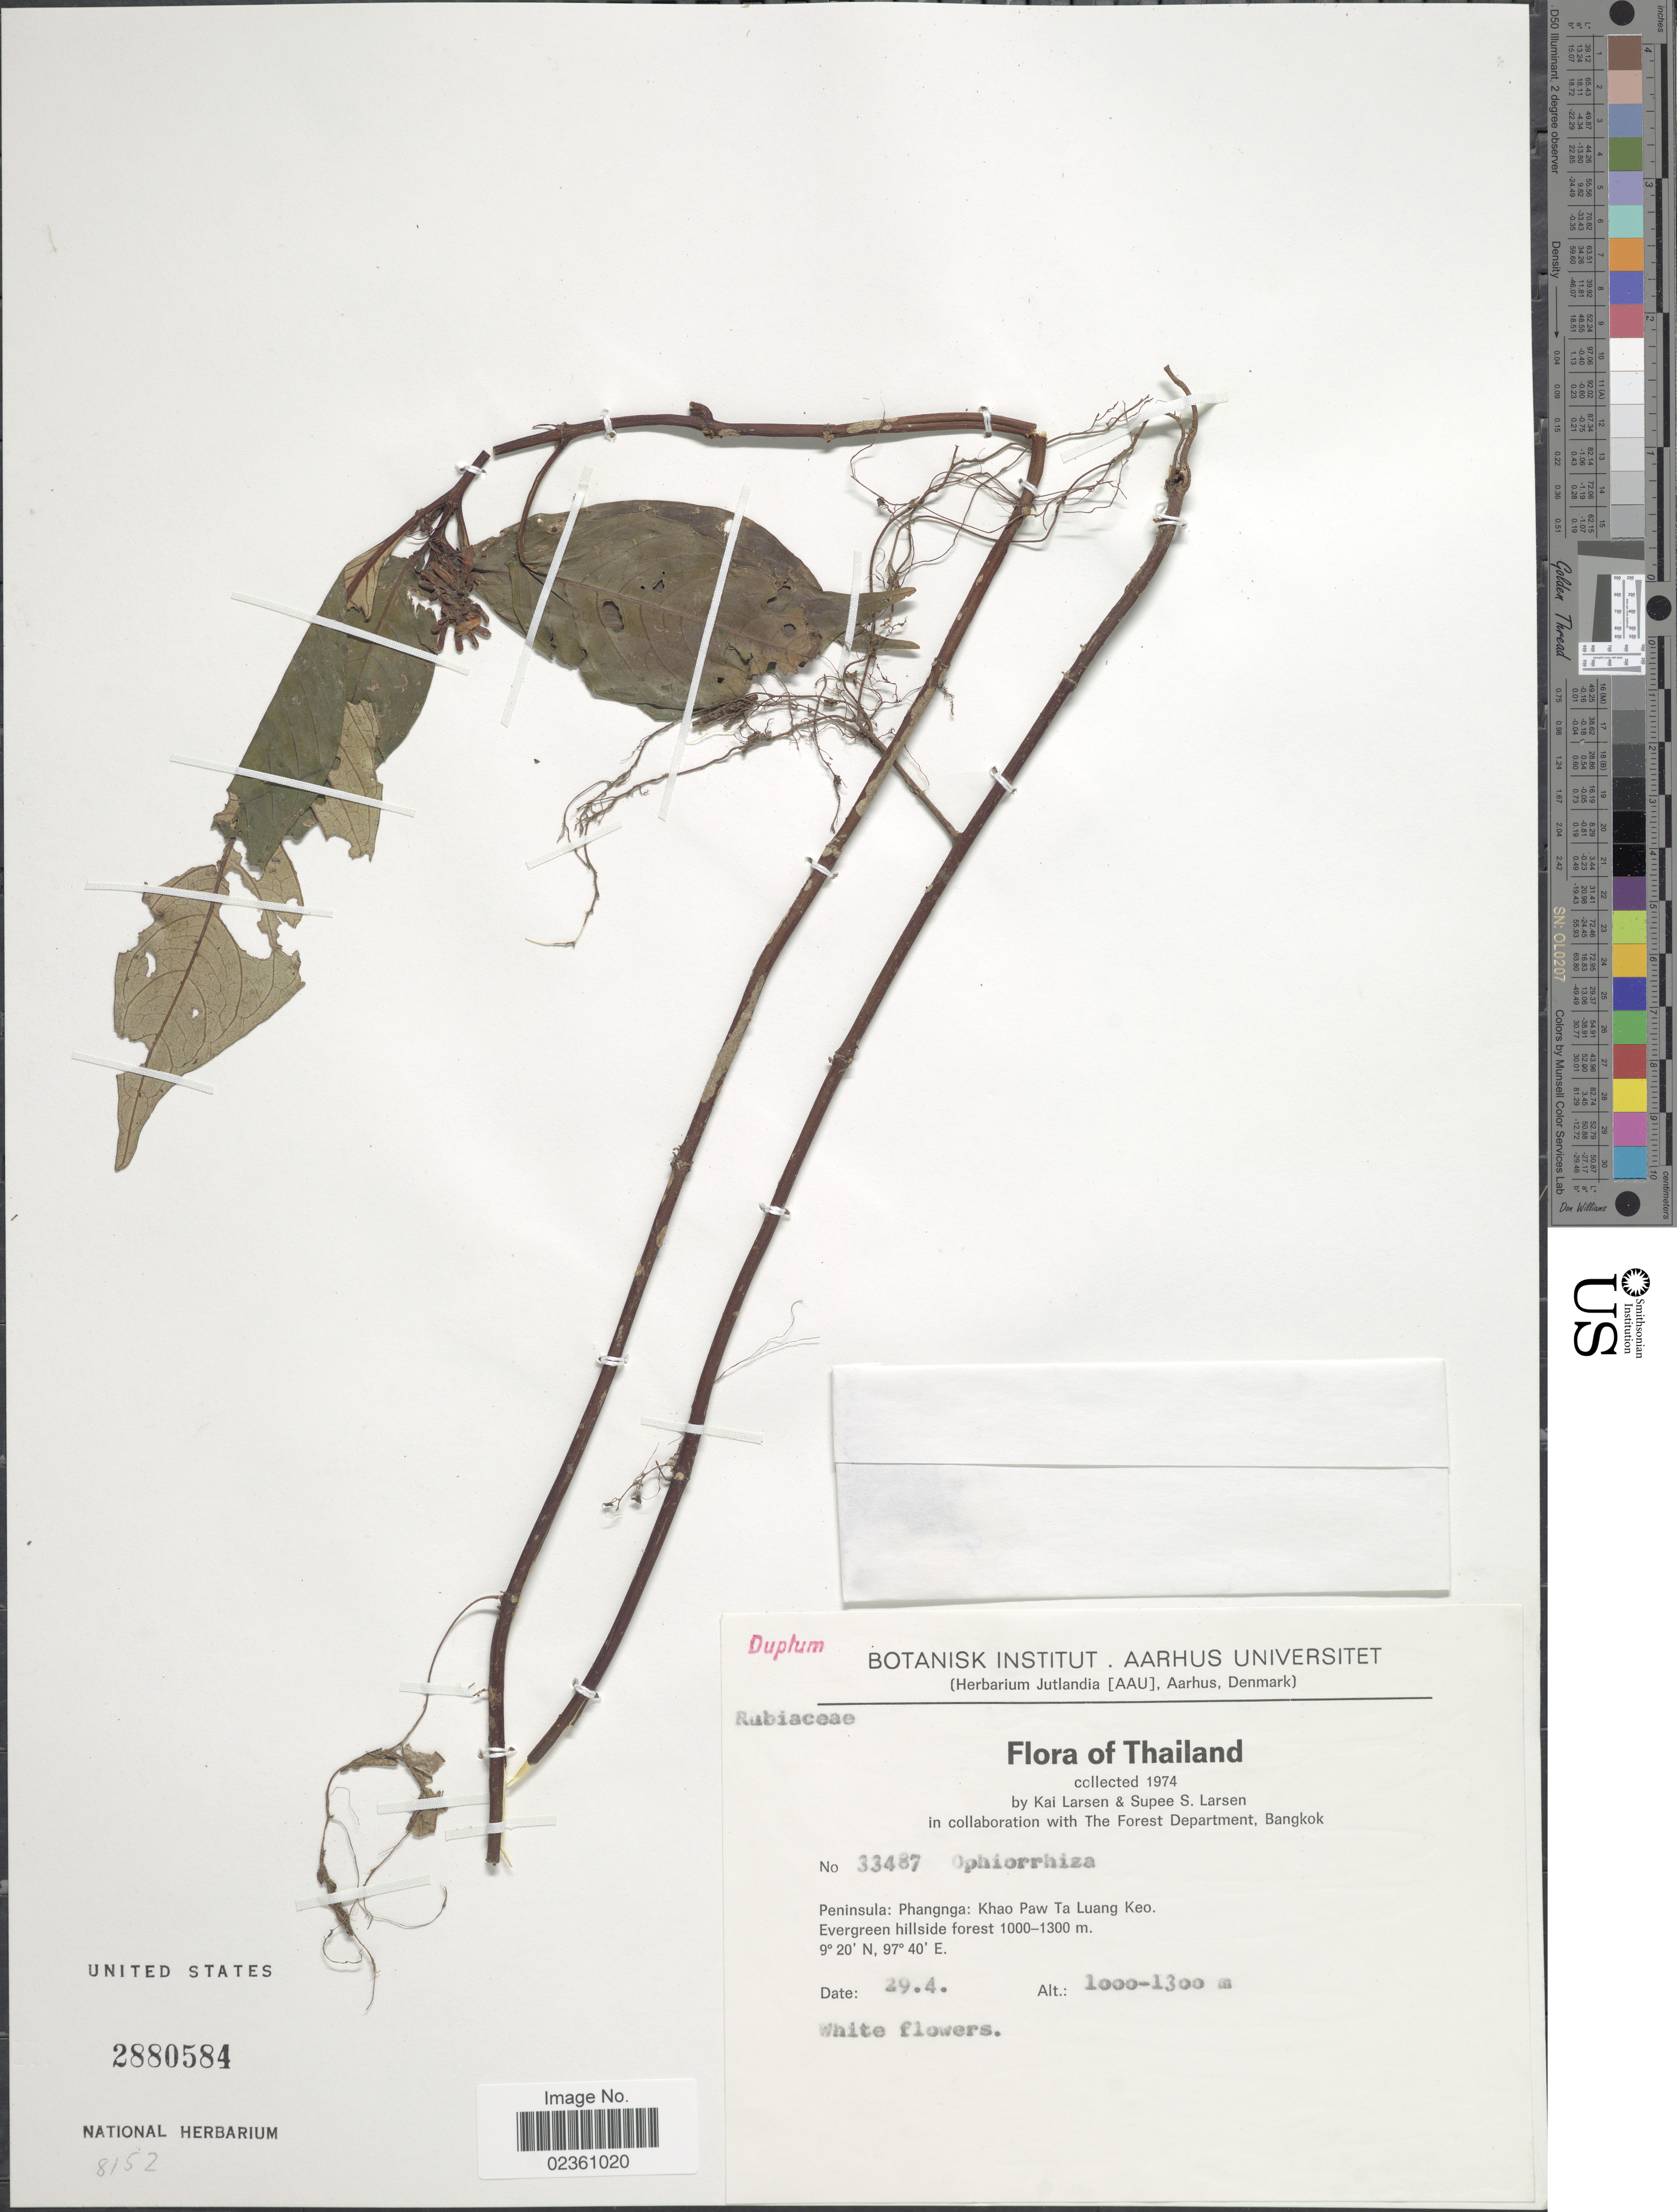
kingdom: Plantae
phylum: Tracheophyta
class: Magnoliopsida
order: Gentianales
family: Rubiaceae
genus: Ophiorrhiza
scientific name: Ophiorrhiza sp.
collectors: K. Larsen & S. Larsen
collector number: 33487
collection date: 1974-04-29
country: Thailand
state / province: Phang Nga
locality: Peninsula: Phannga: Khao Paw Ta Luan Keo, Evergreen hillside forest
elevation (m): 1000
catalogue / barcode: US 2880584